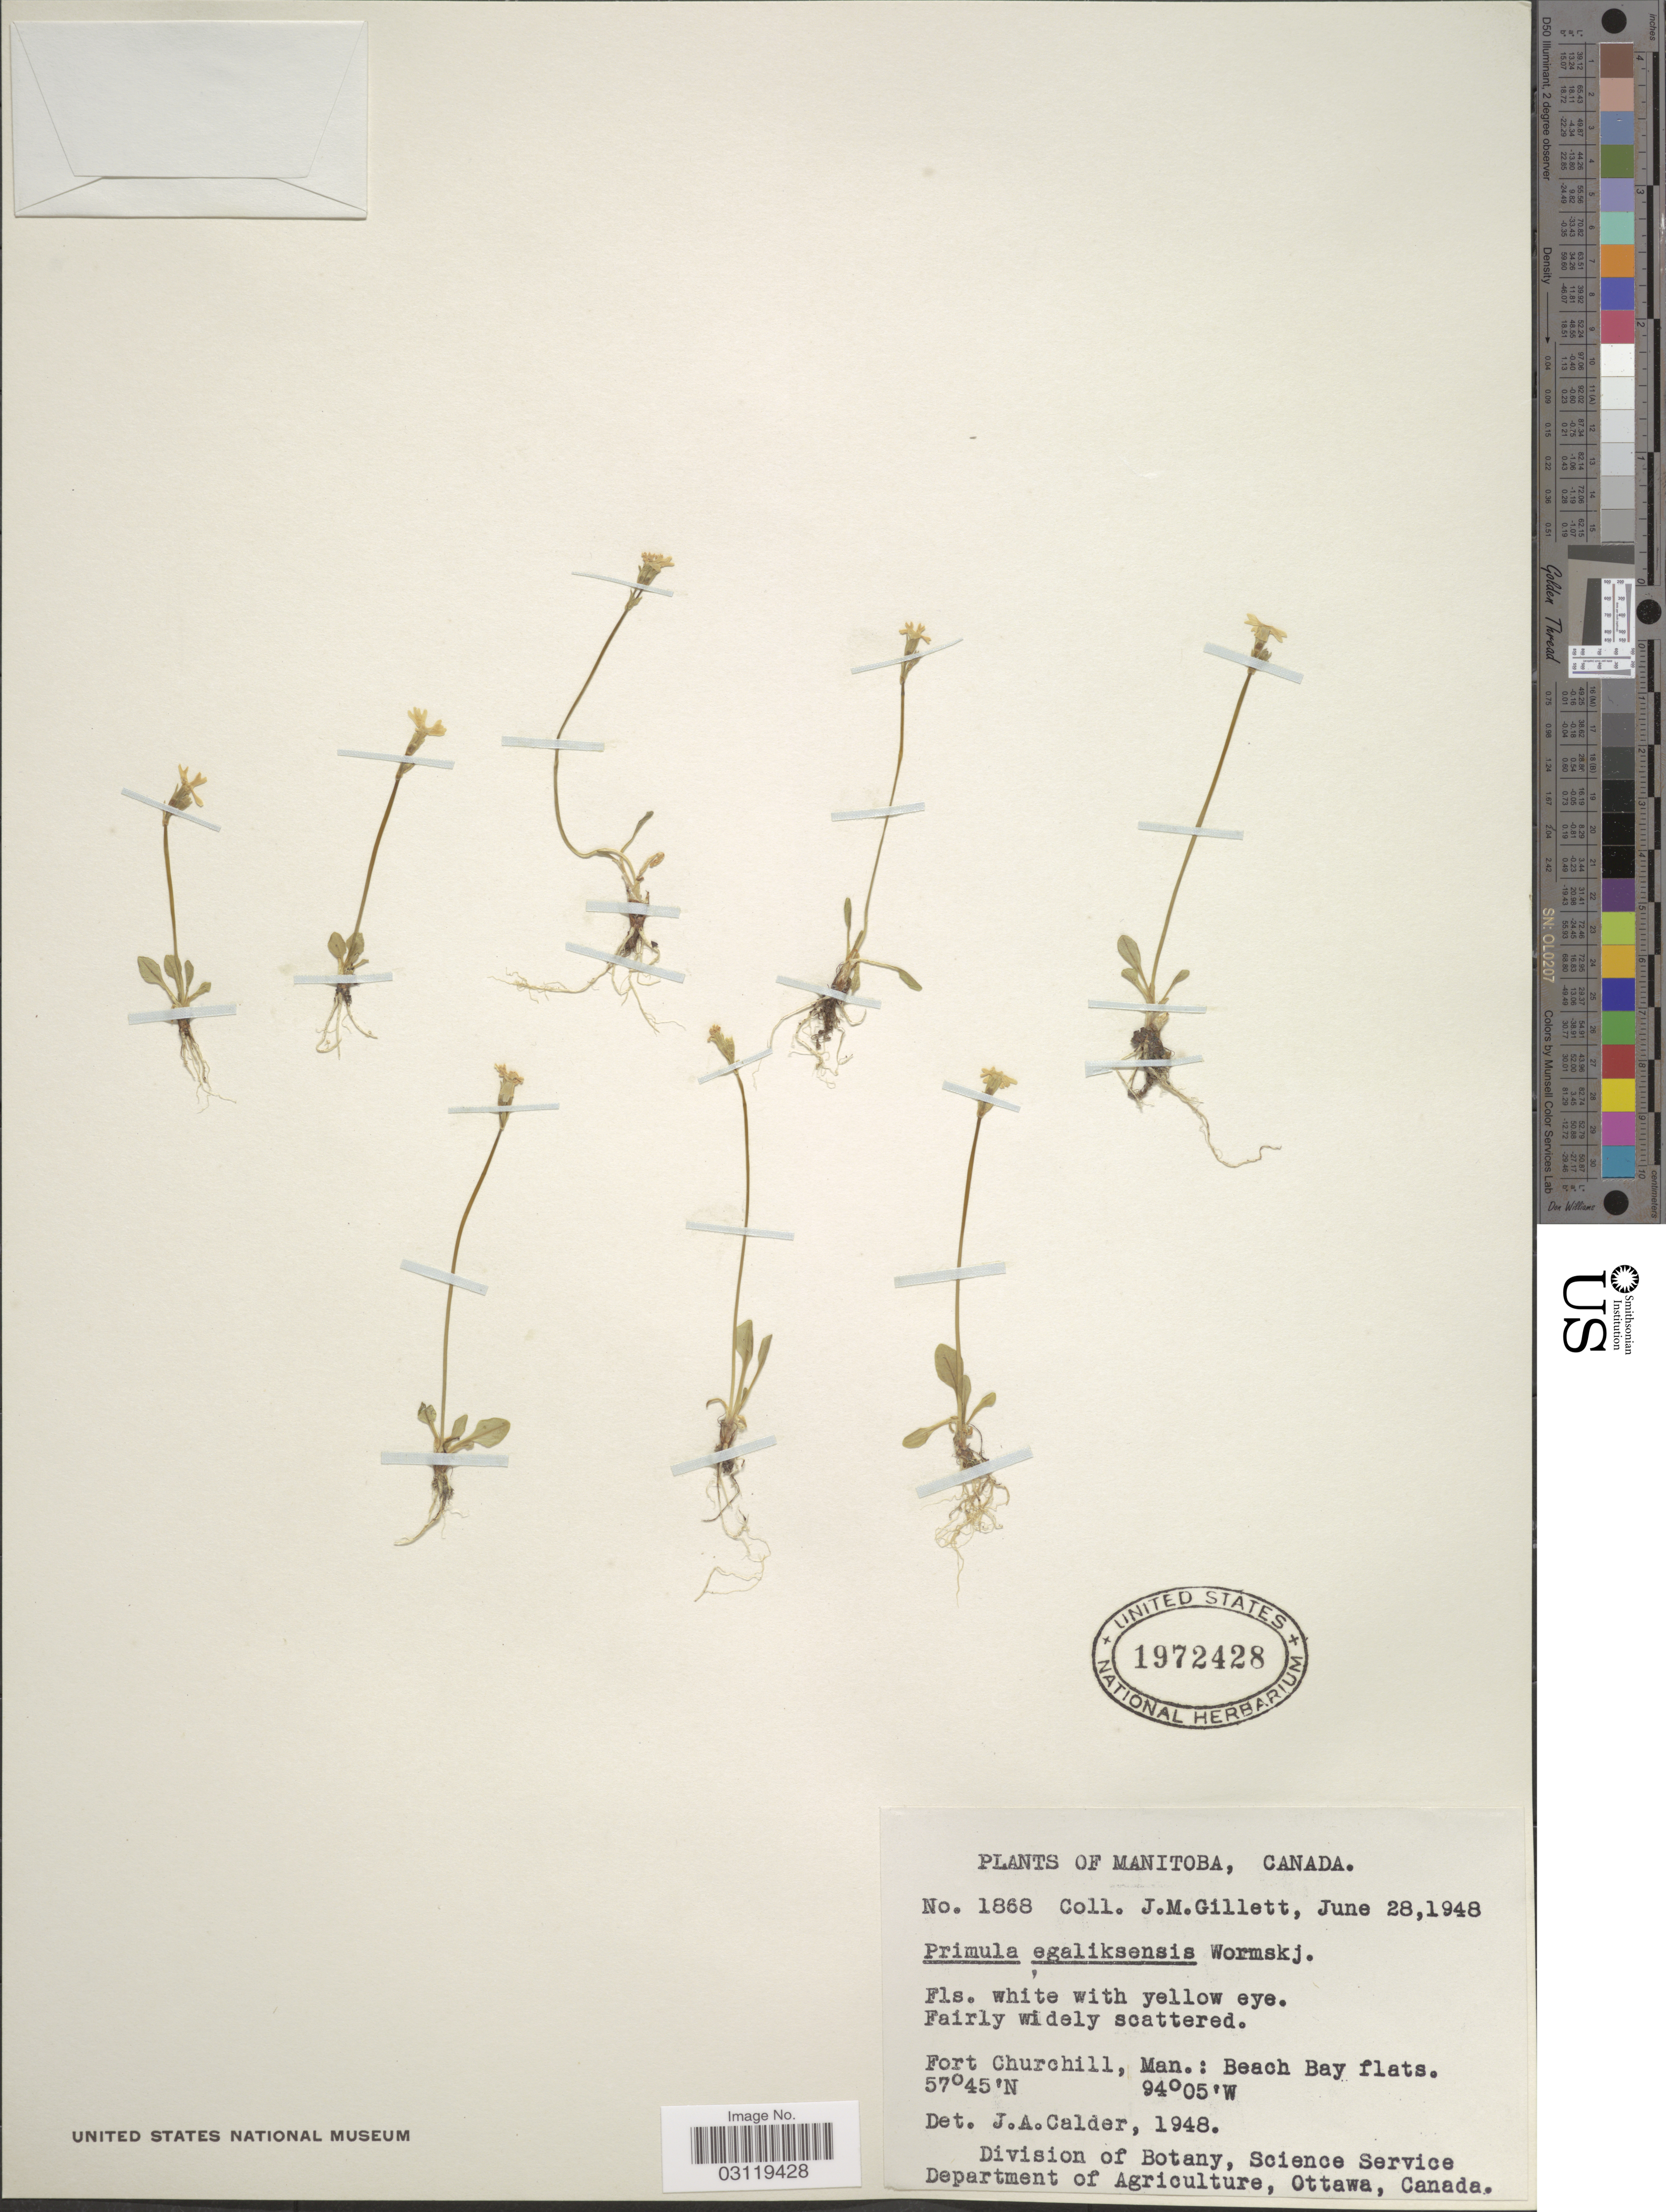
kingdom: Plantae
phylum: Tracheophyta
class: Magnoliopsida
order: Ericales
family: Primulaceae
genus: Primula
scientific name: Primula egaliksensis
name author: Wormsk.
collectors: J. M. Gillett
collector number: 1868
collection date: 1948-06-28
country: Canada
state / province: Manitoba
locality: Fort Churchill, Man.: Beach Bay flats.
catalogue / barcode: US 1972428